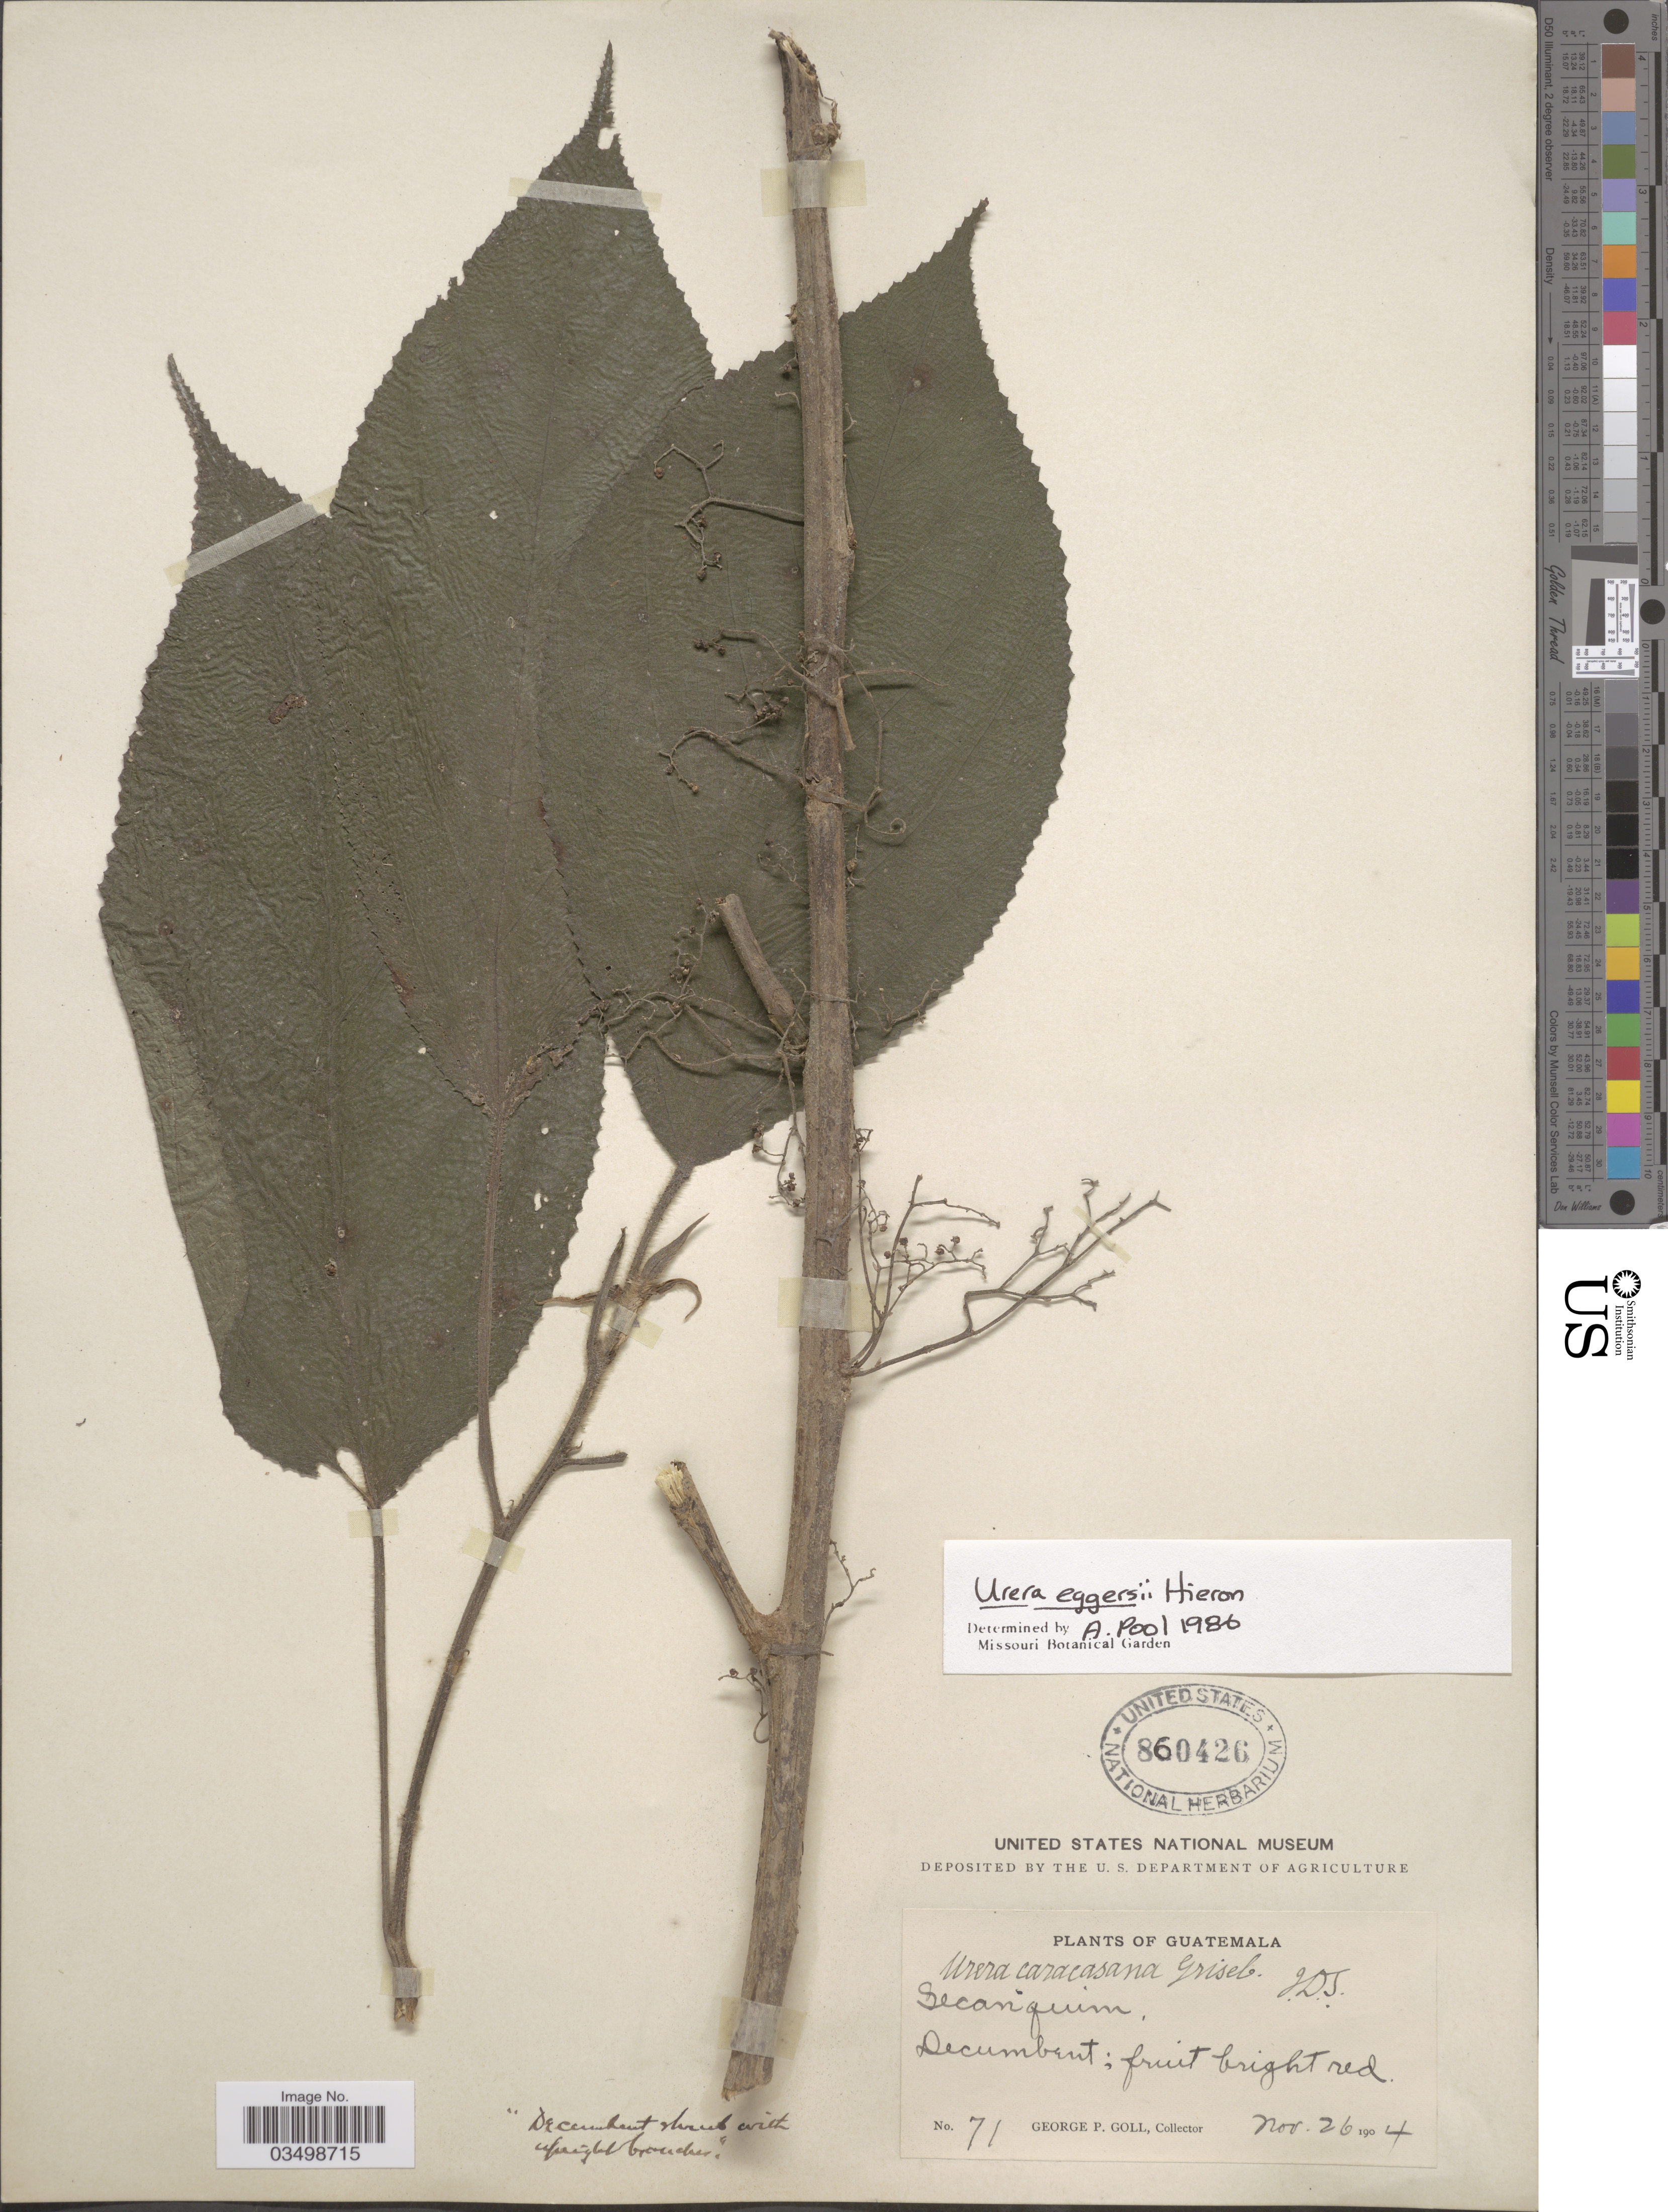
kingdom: Plantae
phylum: Tracheophyta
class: Magnoliopsida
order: Rosales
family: Urticaceae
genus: Urera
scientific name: Urera simplex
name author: Wedd.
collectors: G. P. Goll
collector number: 71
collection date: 1904-11-26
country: Guatemala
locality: Secanquim?.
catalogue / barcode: US 860426